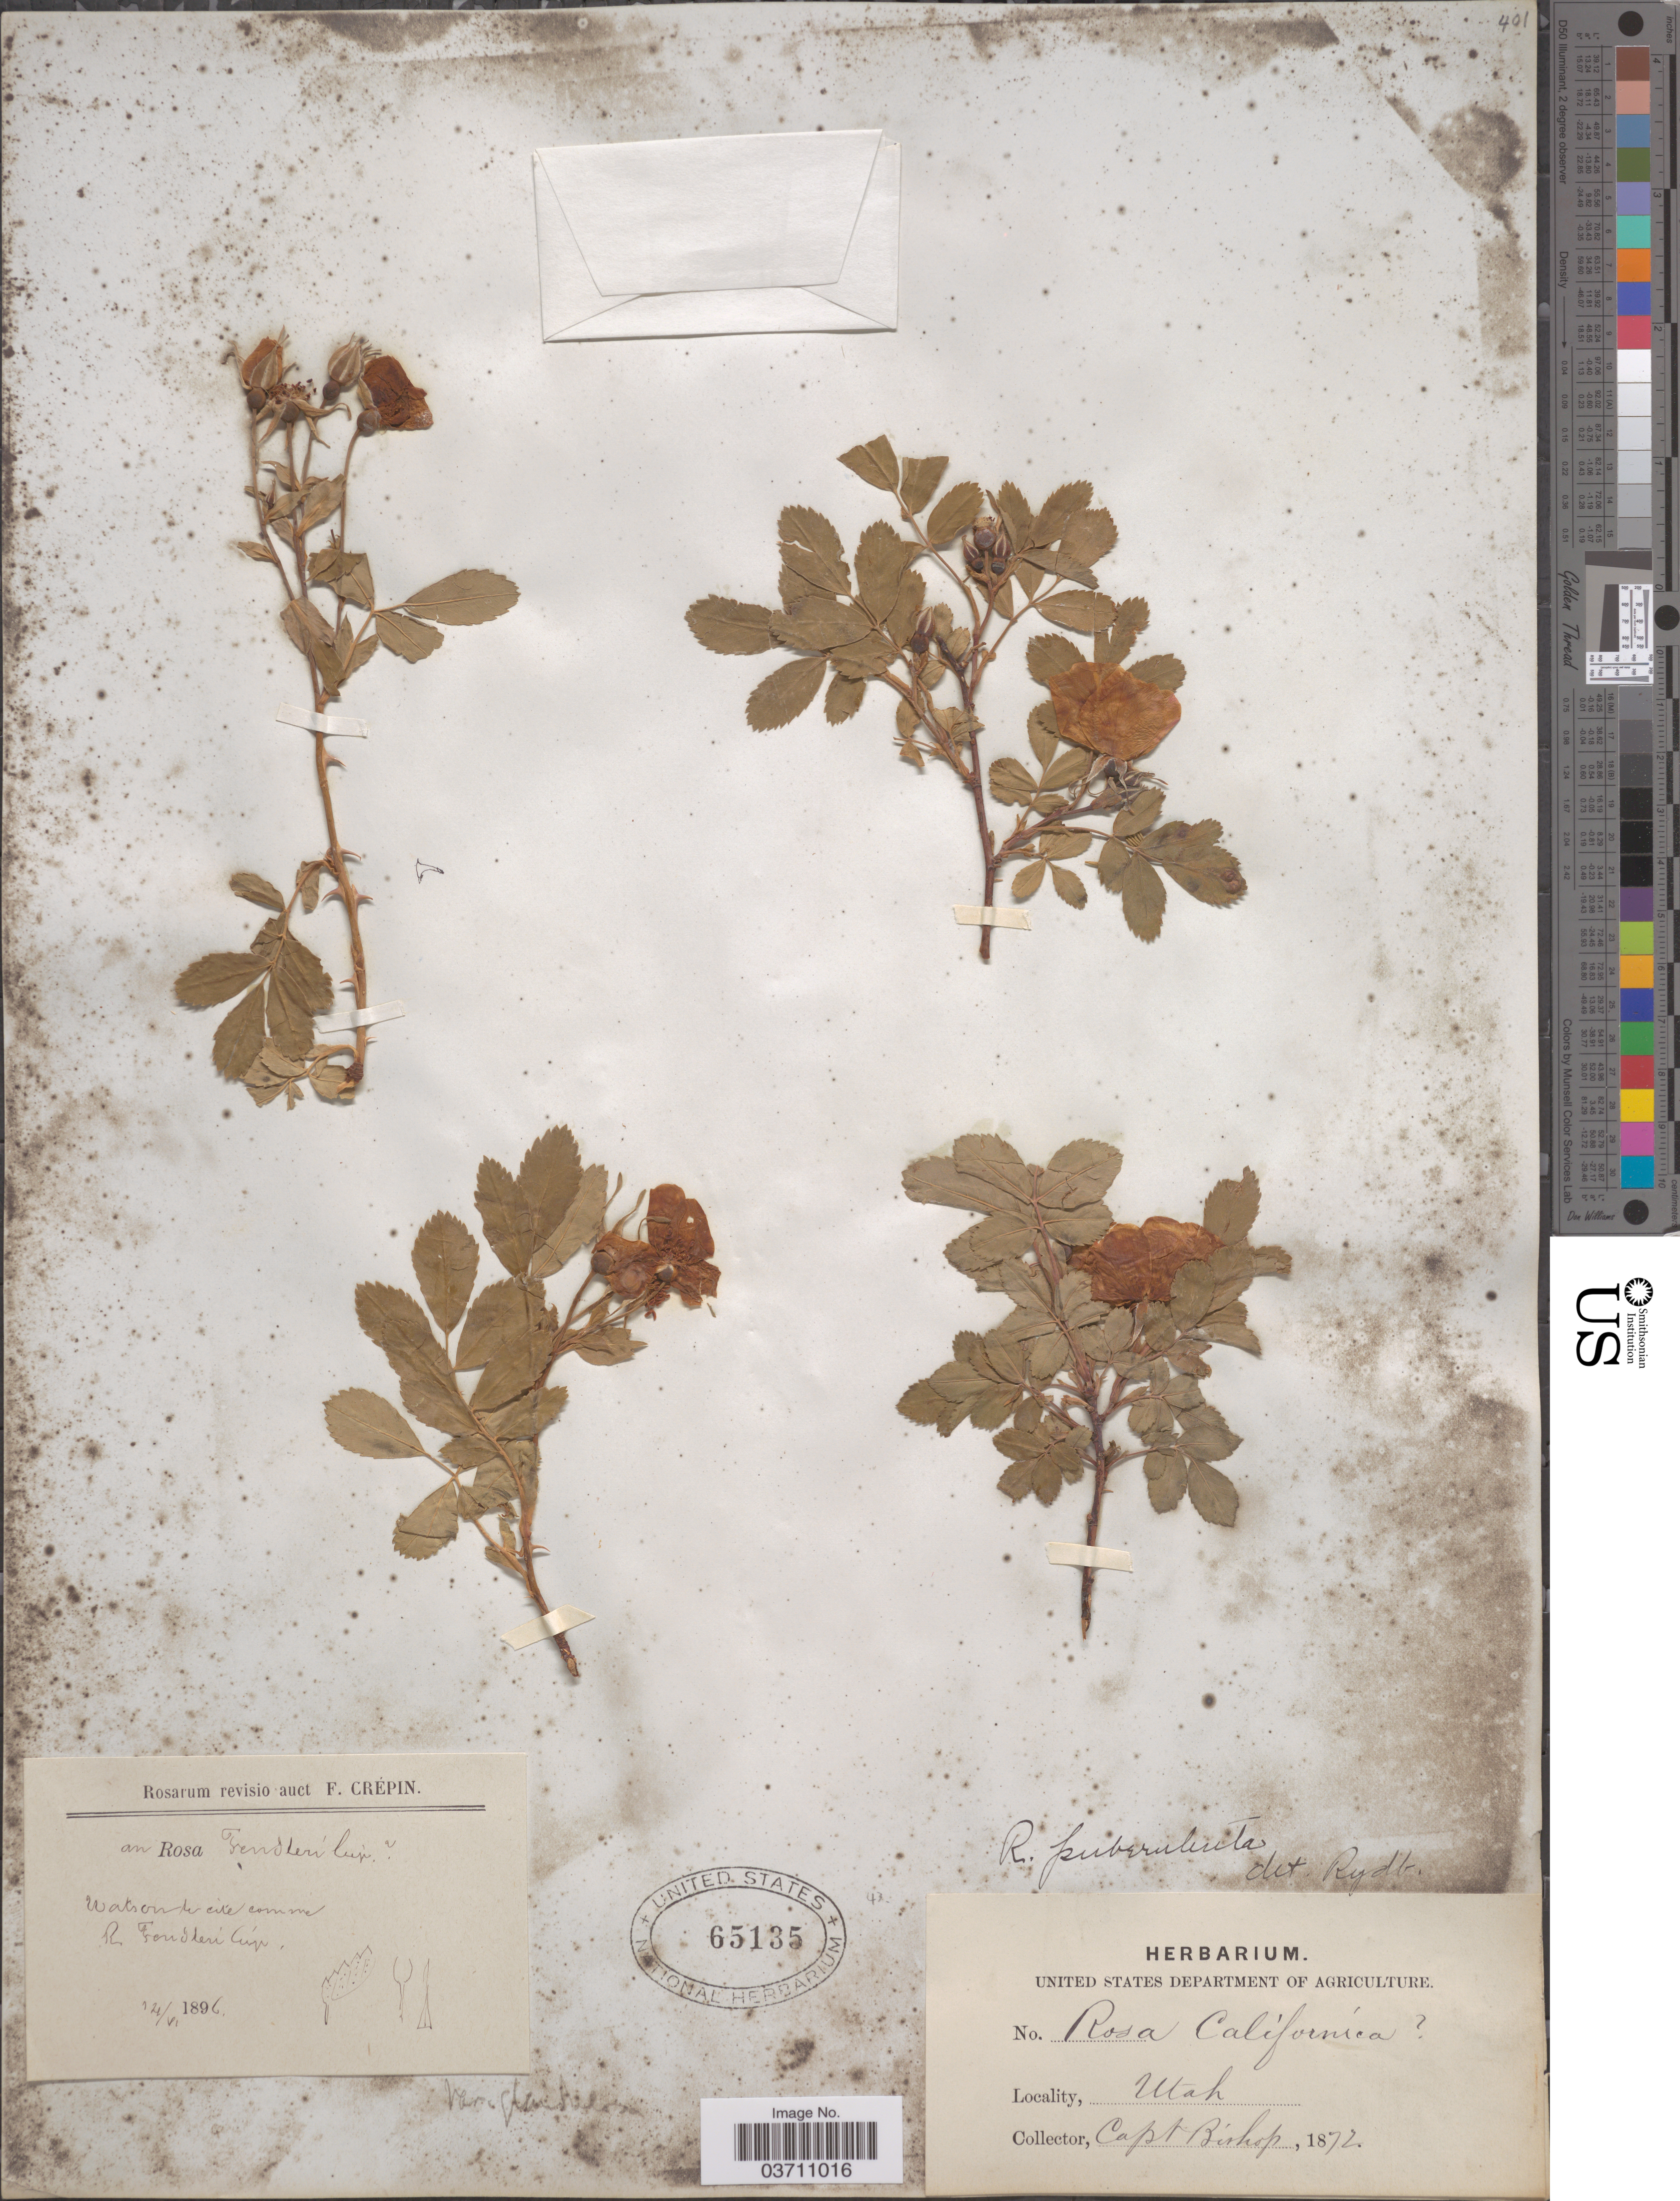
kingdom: Plantae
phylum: Tracheophyta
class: Magnoliopsida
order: Rosales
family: Rosaceae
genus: Rosa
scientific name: Rosa fendleri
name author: Crép.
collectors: F. M. Bishop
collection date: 1872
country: United States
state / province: Utah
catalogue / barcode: US 65135